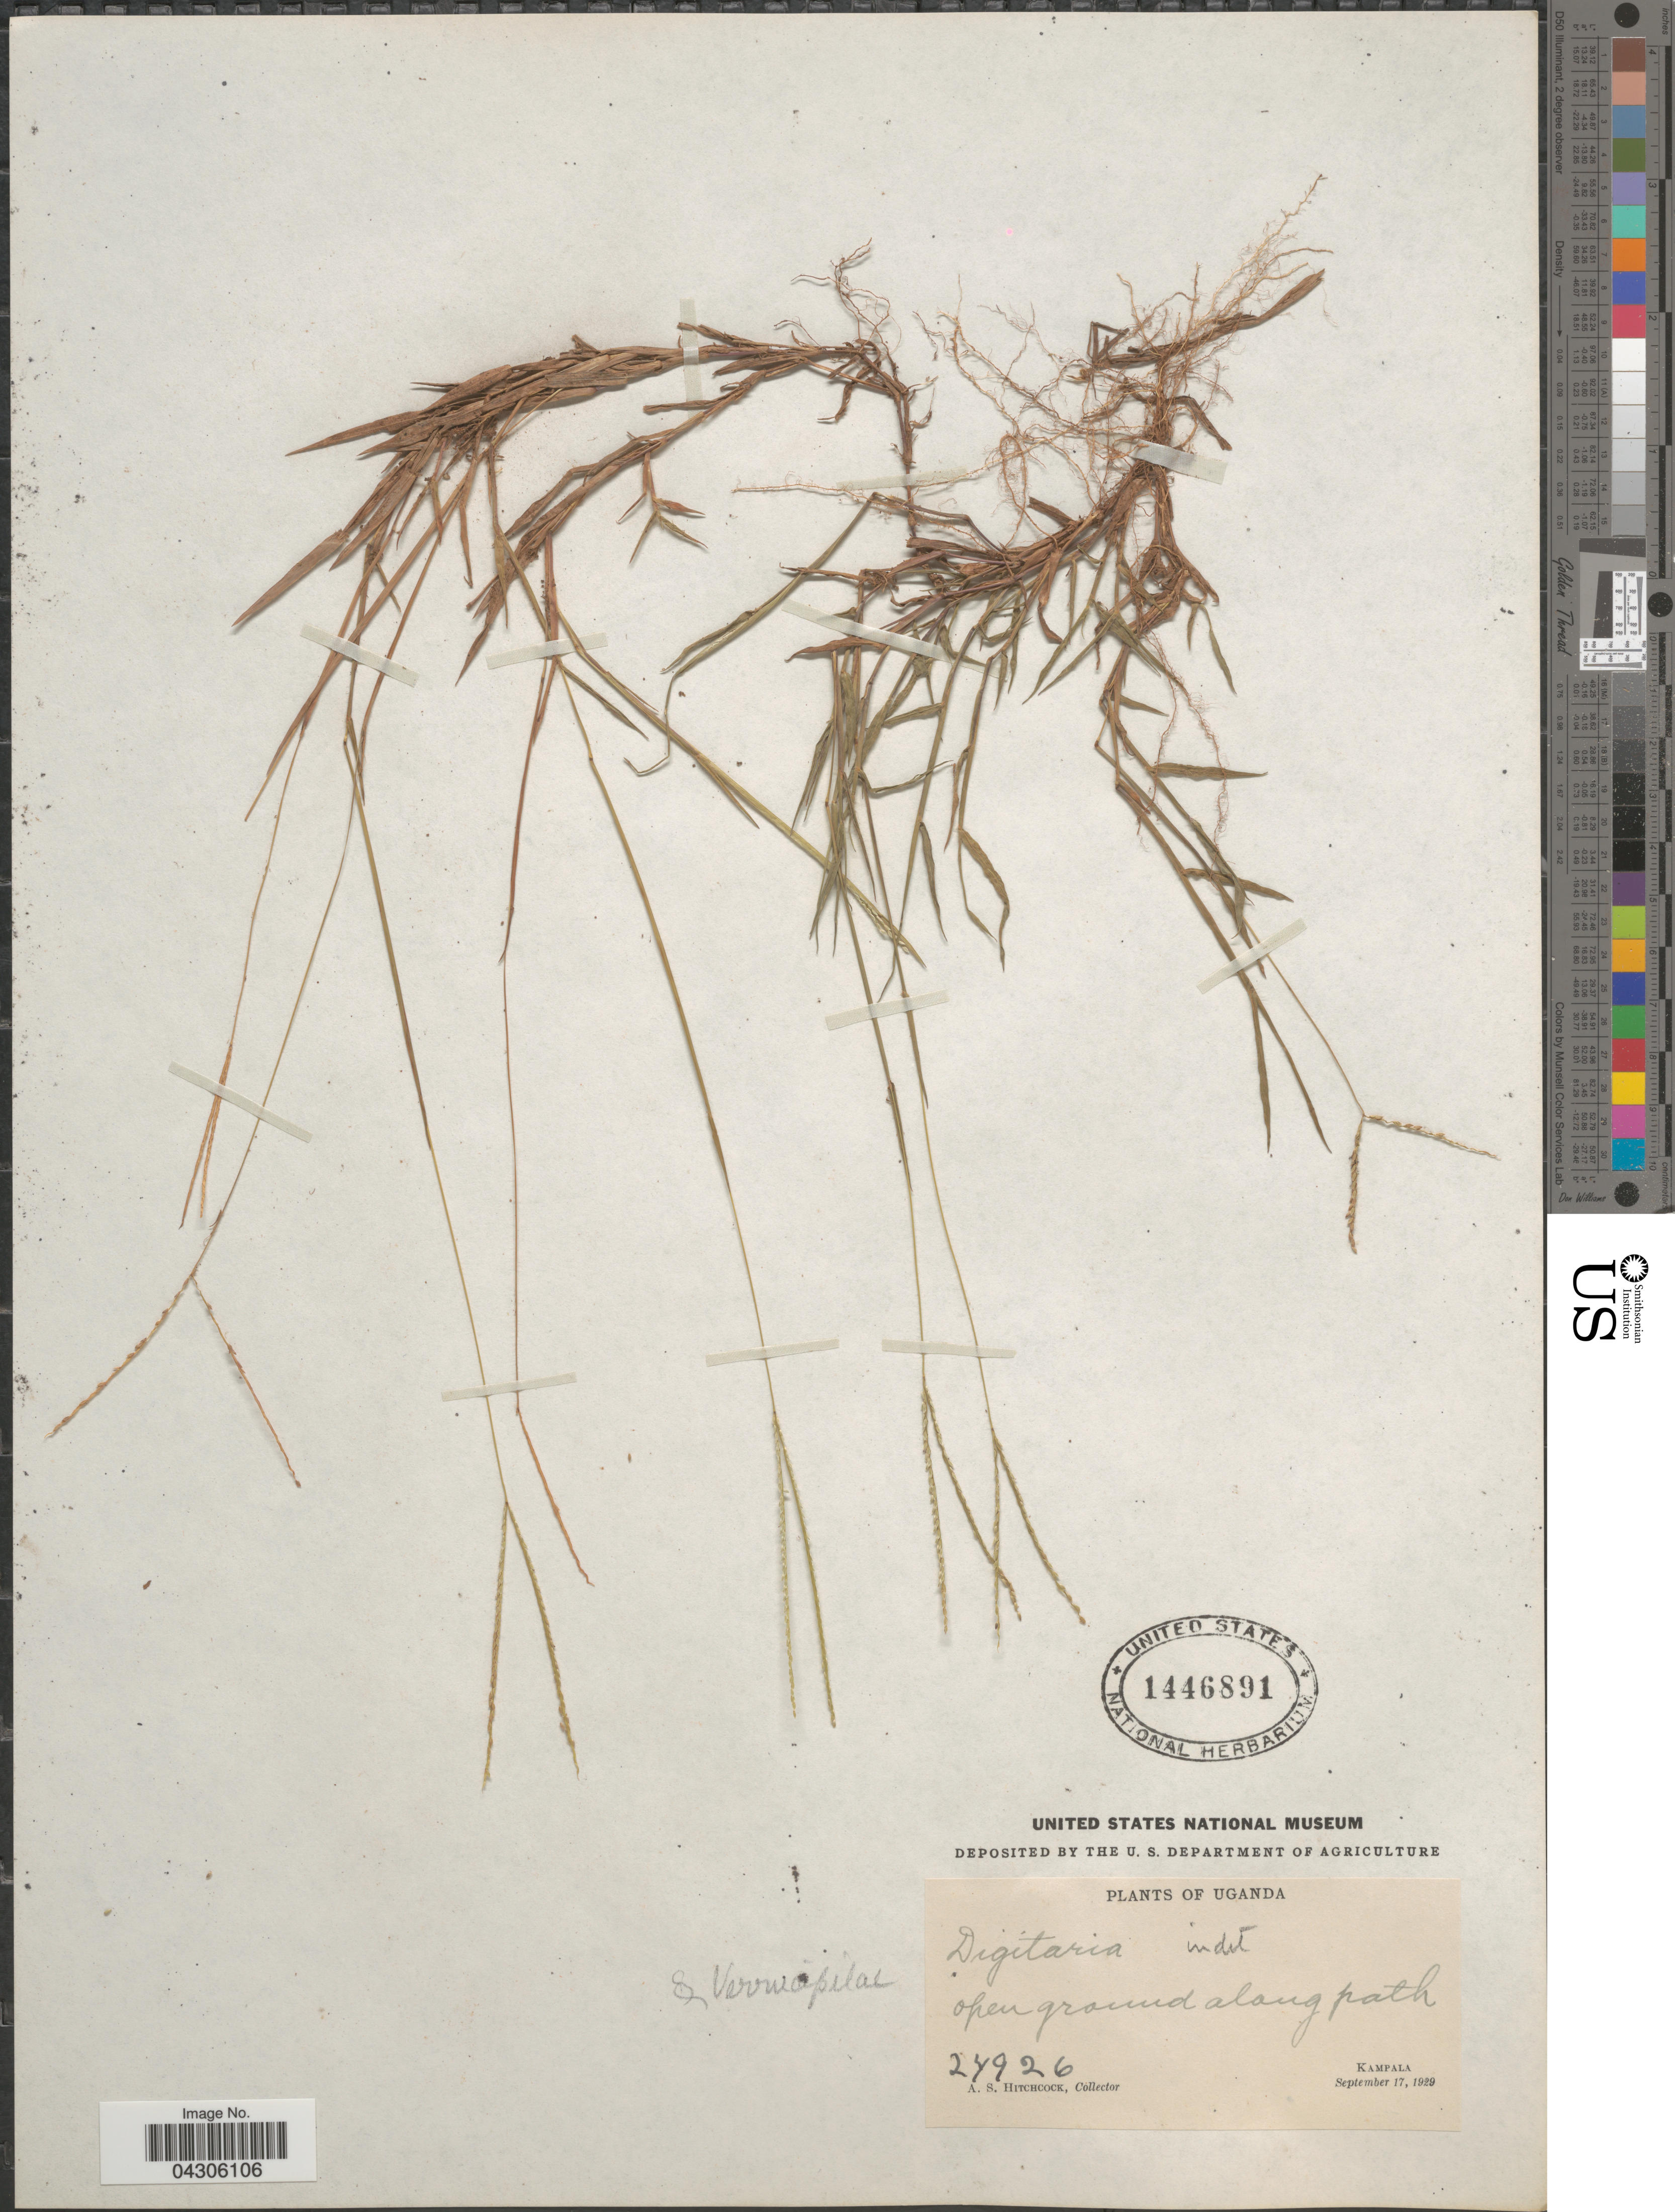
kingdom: Plantae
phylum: Tracheophyta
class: Liliopsida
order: Poales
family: Poaceae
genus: Digitaria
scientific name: Digitaria sp.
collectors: A. S. Hitchcock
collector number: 24926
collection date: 1929-09-17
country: Uganda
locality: Open ground along path. Kampala.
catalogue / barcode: US 1446891